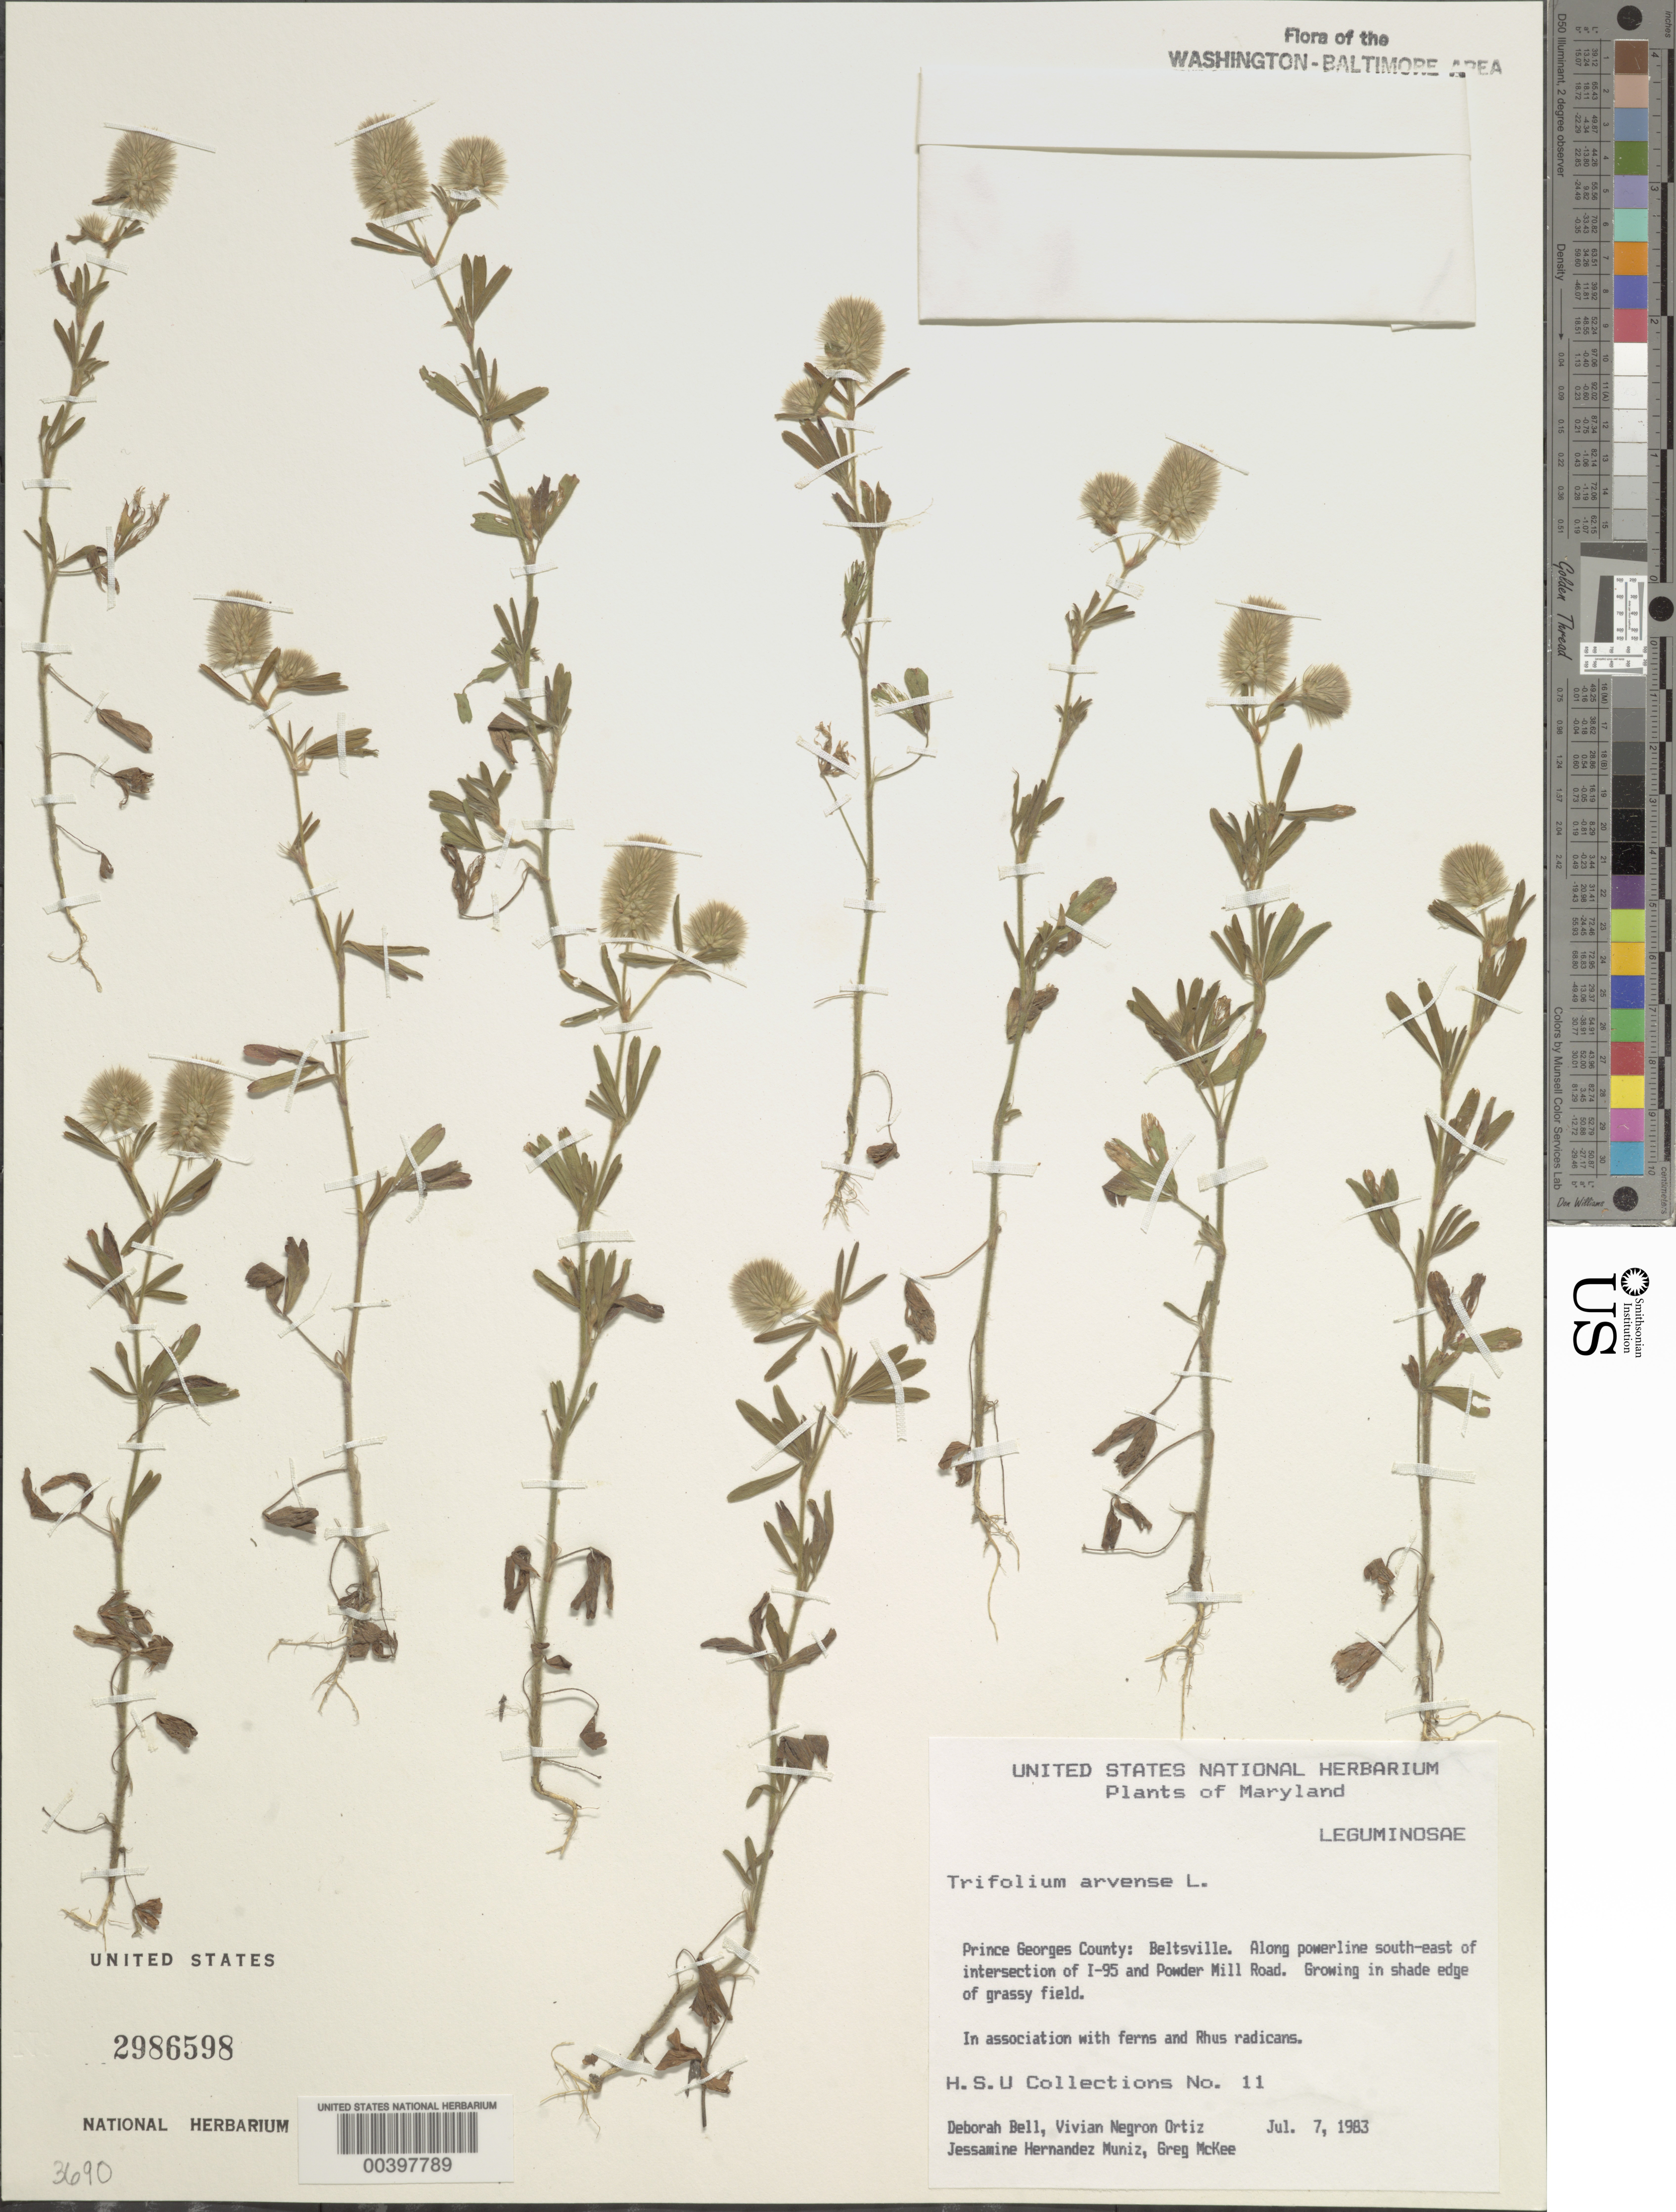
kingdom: Plantae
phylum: Tracheophyta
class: Magnoliopsida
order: Fabales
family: Fabaceae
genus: Trifolium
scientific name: Trifolium arvense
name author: L.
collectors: Herbarium Services Unit Staff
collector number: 11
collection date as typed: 07 Jul 1983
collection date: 1983-07-07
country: United States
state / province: Maryland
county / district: Prince George's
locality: And Powder Mill Road.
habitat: Growing in shade edge of grassy field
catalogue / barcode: US 2986598